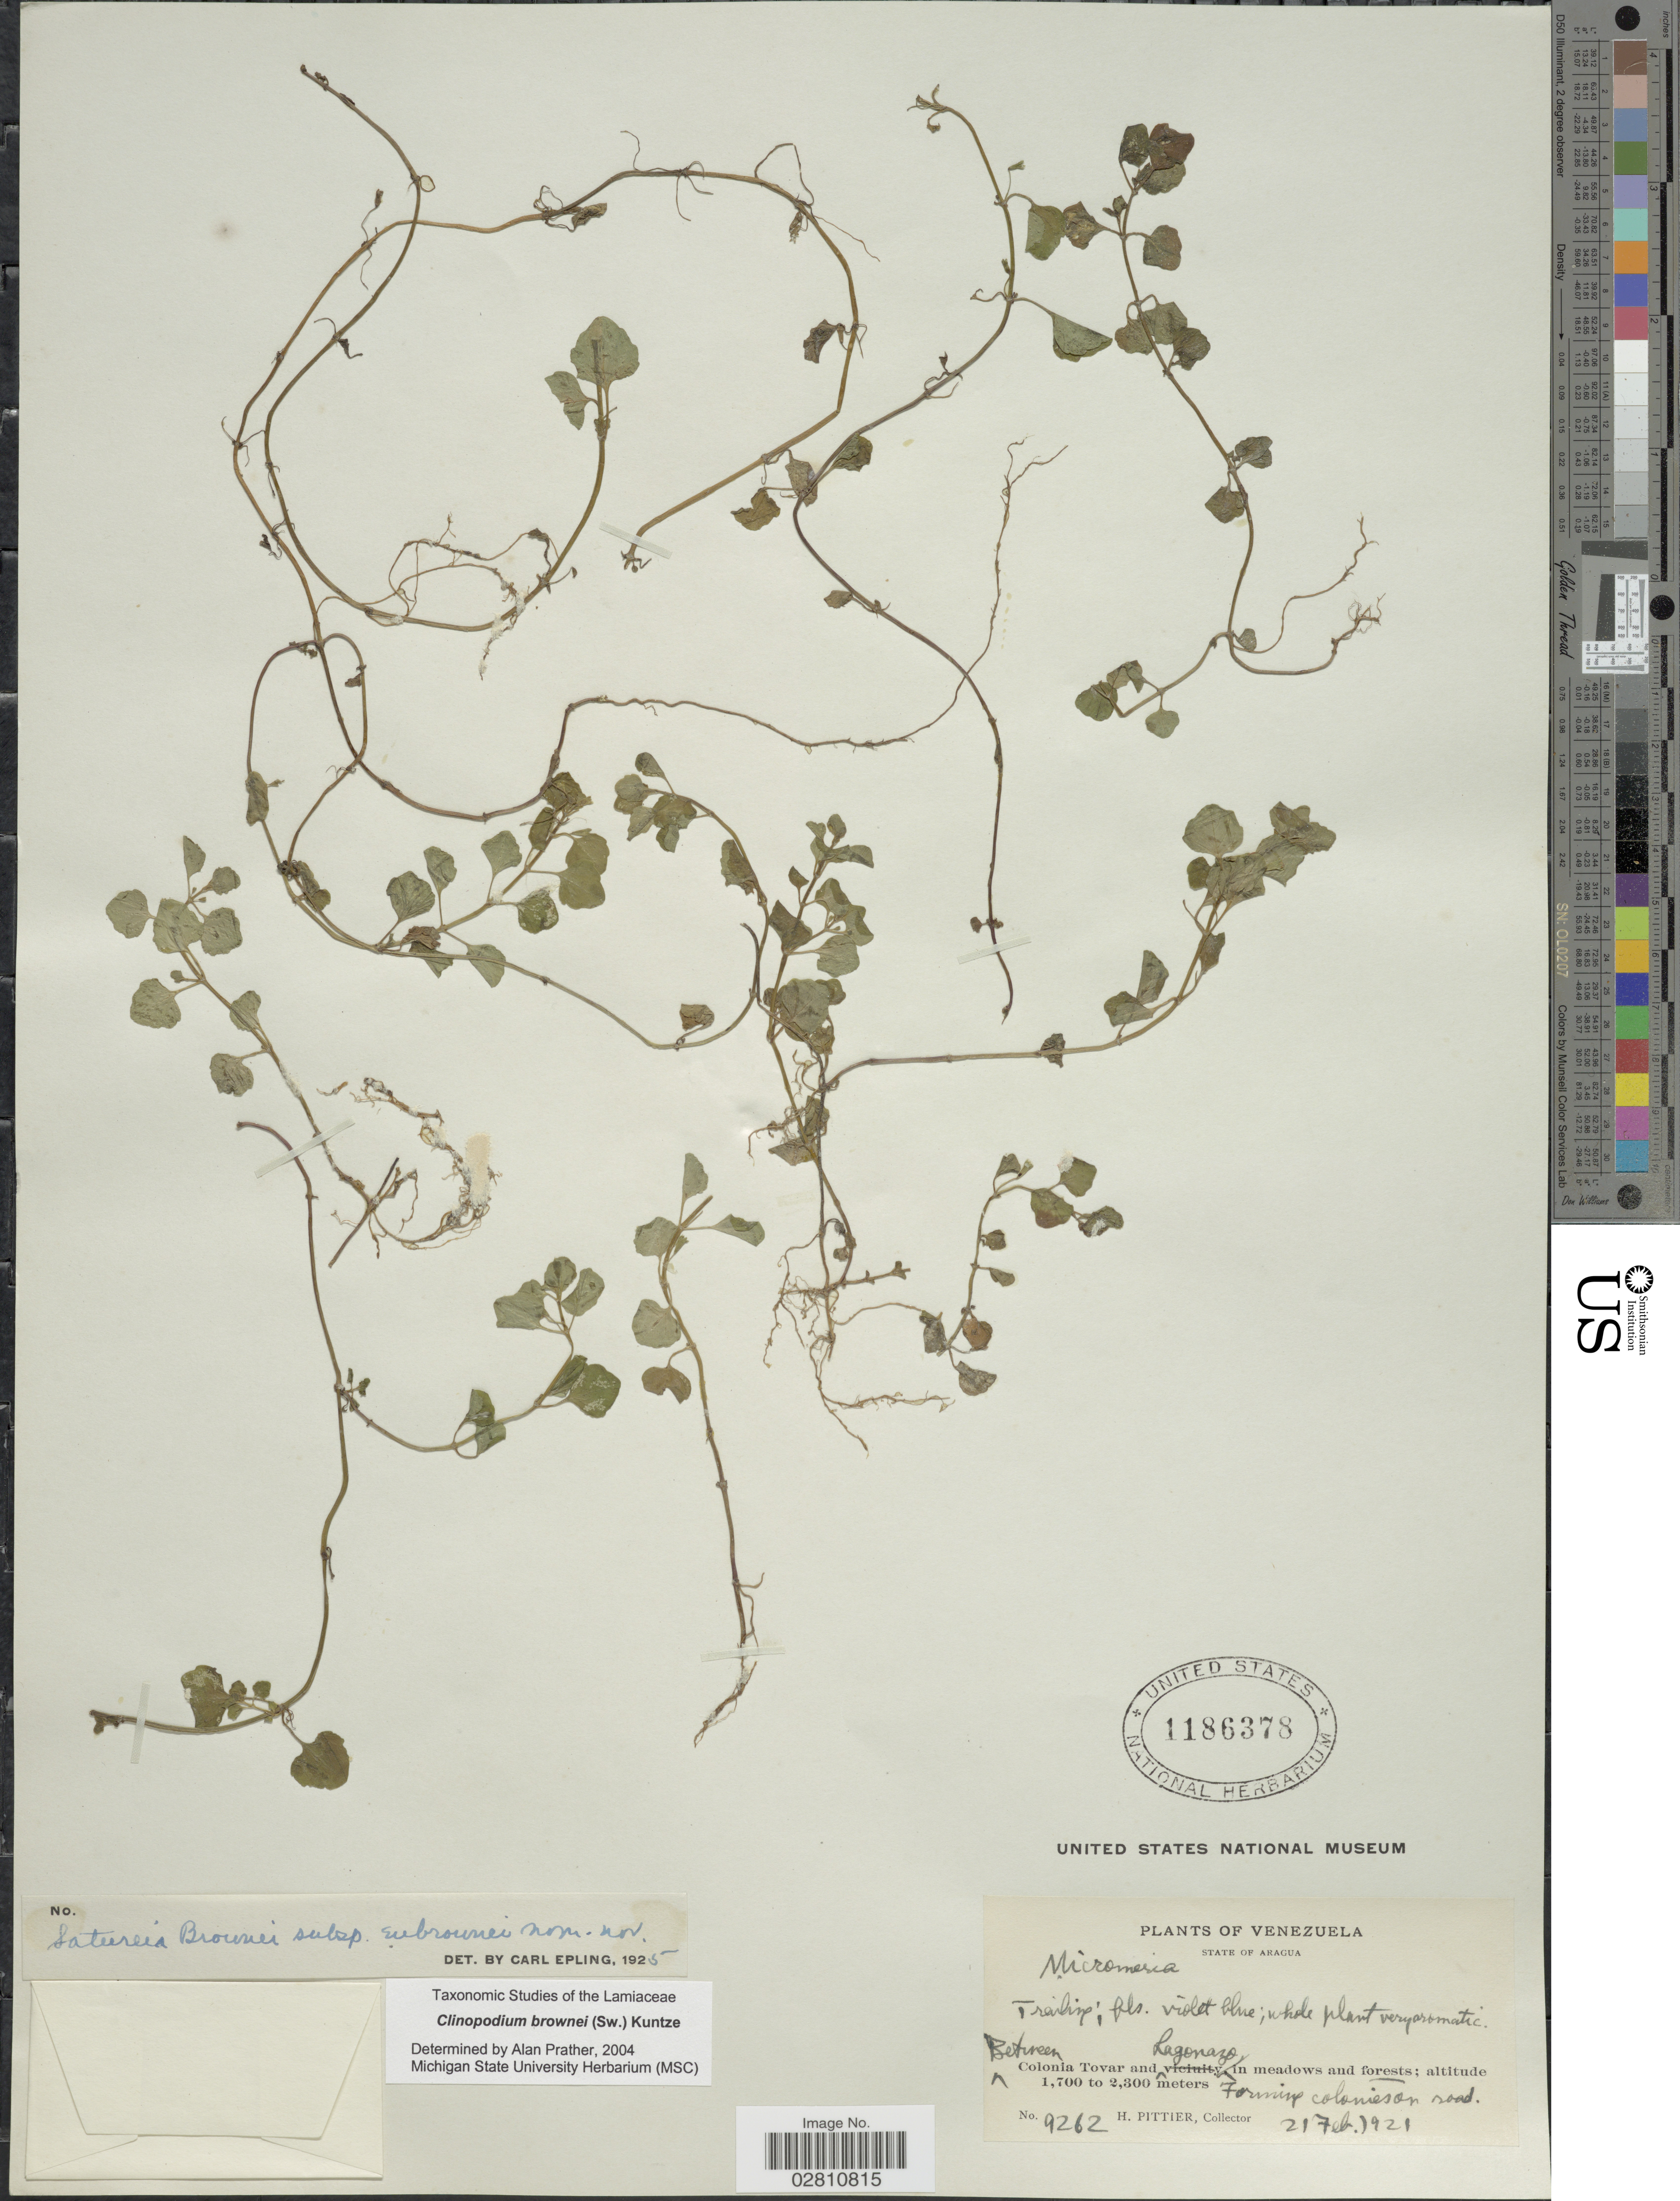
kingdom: Plantae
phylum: Tracheophyta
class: Magnoliopsida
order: Lamiales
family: Lamiaceae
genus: Clinopodium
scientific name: Clinopodium brownei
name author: (Sw.) Kuntze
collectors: H. F. Pittier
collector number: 9262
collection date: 1921-02-21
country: Venezuela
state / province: Aragua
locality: Between Colonia Tovar and Lagonazo, in meadows and forests, Forming colonies on road.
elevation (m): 1700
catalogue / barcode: US 1186378